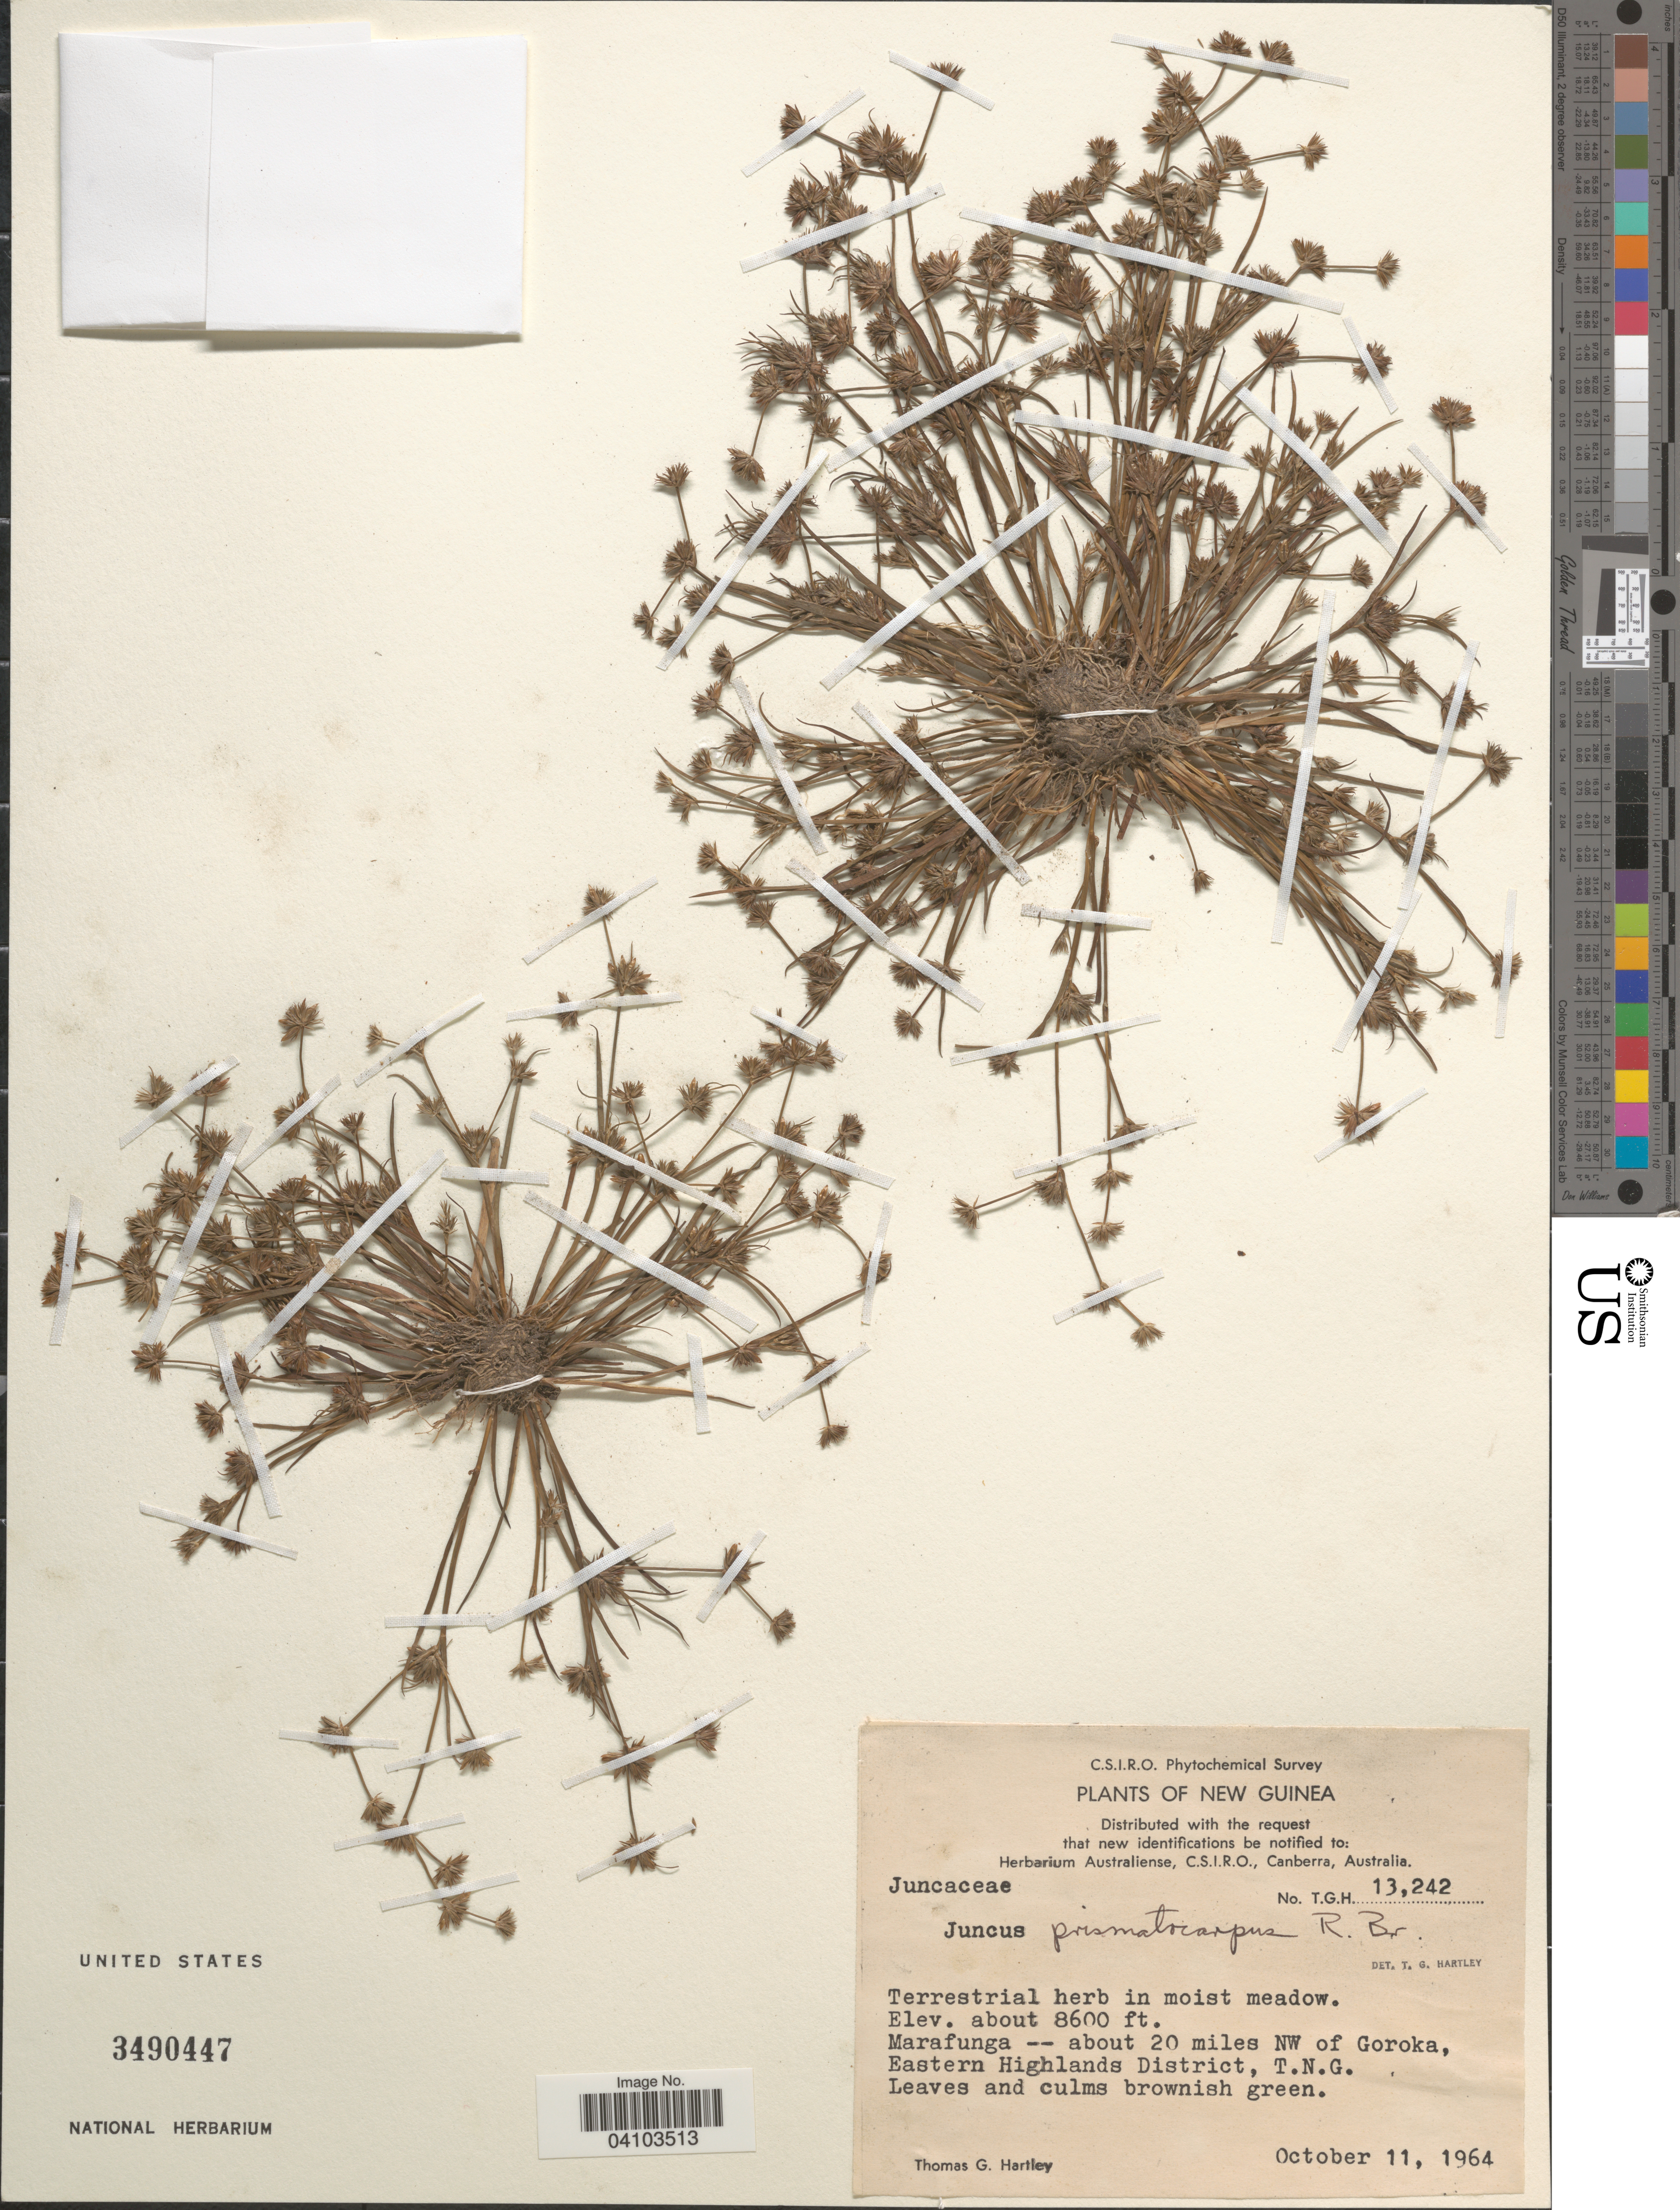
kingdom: Plantae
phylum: Tracheophyta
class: Liliopsida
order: Poales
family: Juncaceae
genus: Juncus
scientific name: Juncus prismatocarpus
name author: R. Br.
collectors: T. G. Hartley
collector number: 13242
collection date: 1964-10-11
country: Papua New Guinea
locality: New Guinea. Marafunga -- about 20 miles NW of Goroka, Eastern Highlands District, T.N.G.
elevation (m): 2621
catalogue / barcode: US 3490447